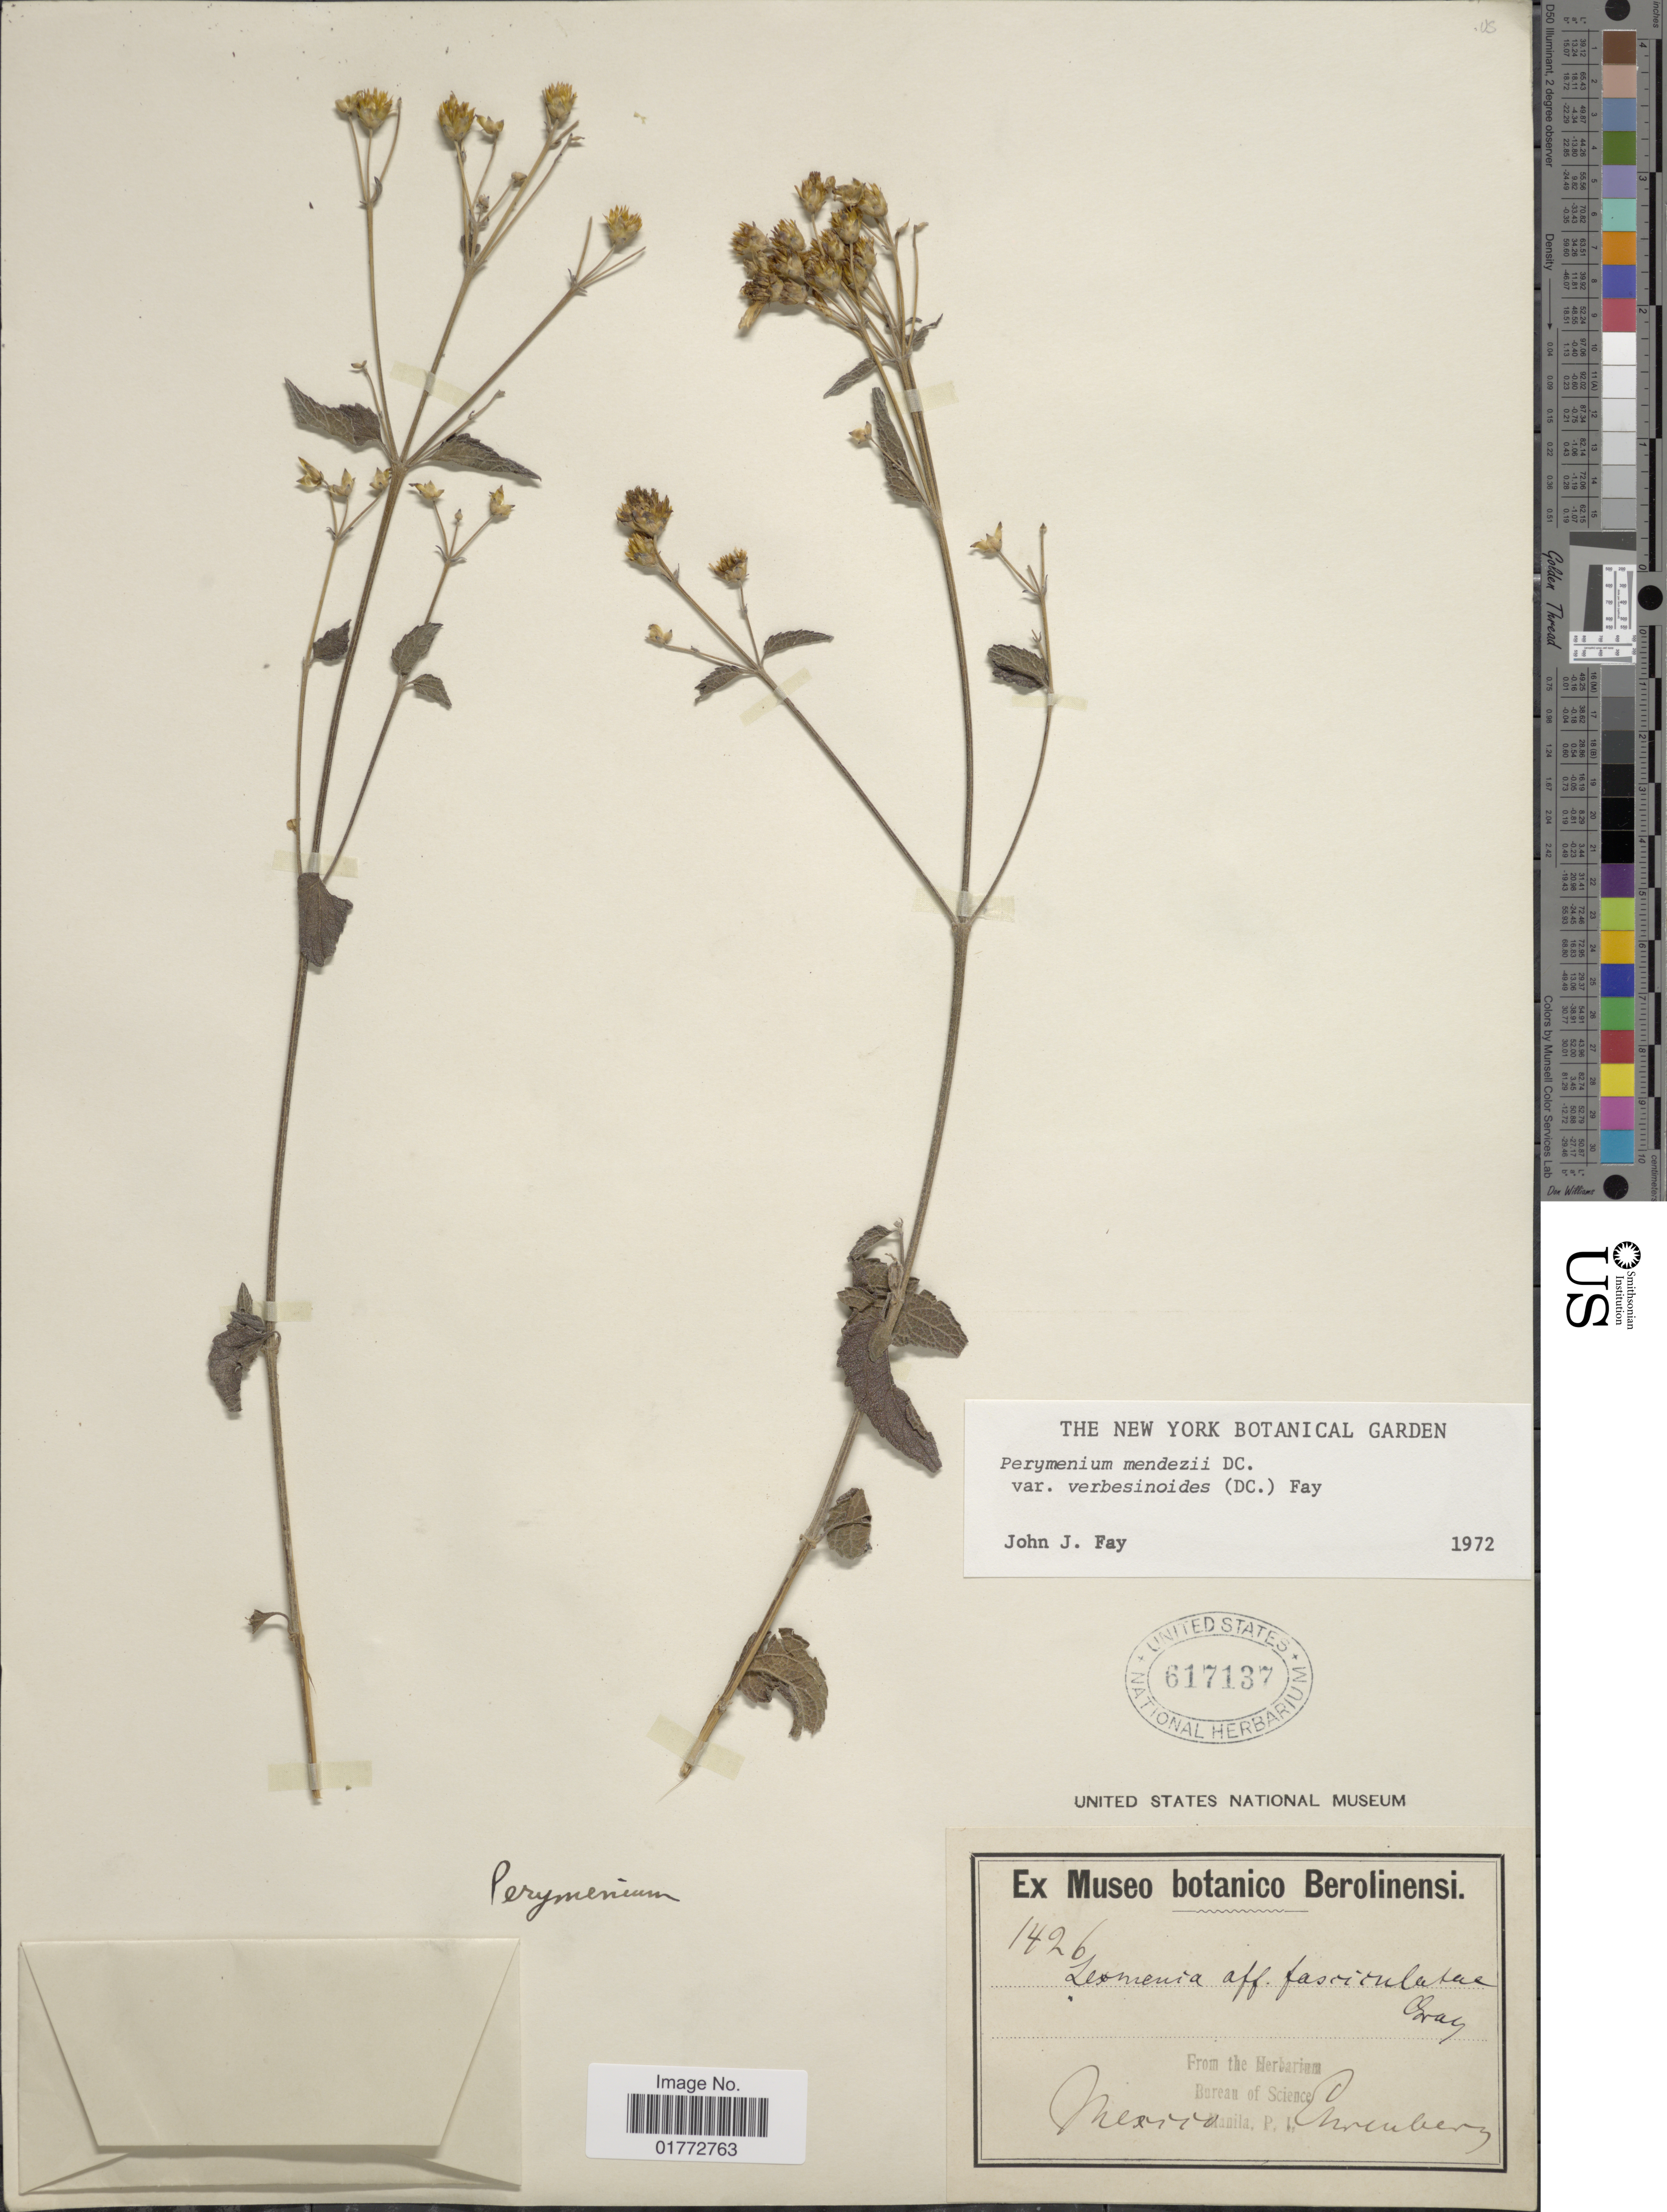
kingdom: Plantae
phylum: Tracheophyta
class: Magnoliopsida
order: Asterales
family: Asteraceae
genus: Perymenium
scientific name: Perymenium mendezii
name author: DC.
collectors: -. Ehrenberg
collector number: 1426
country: Mexico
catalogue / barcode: US 617137